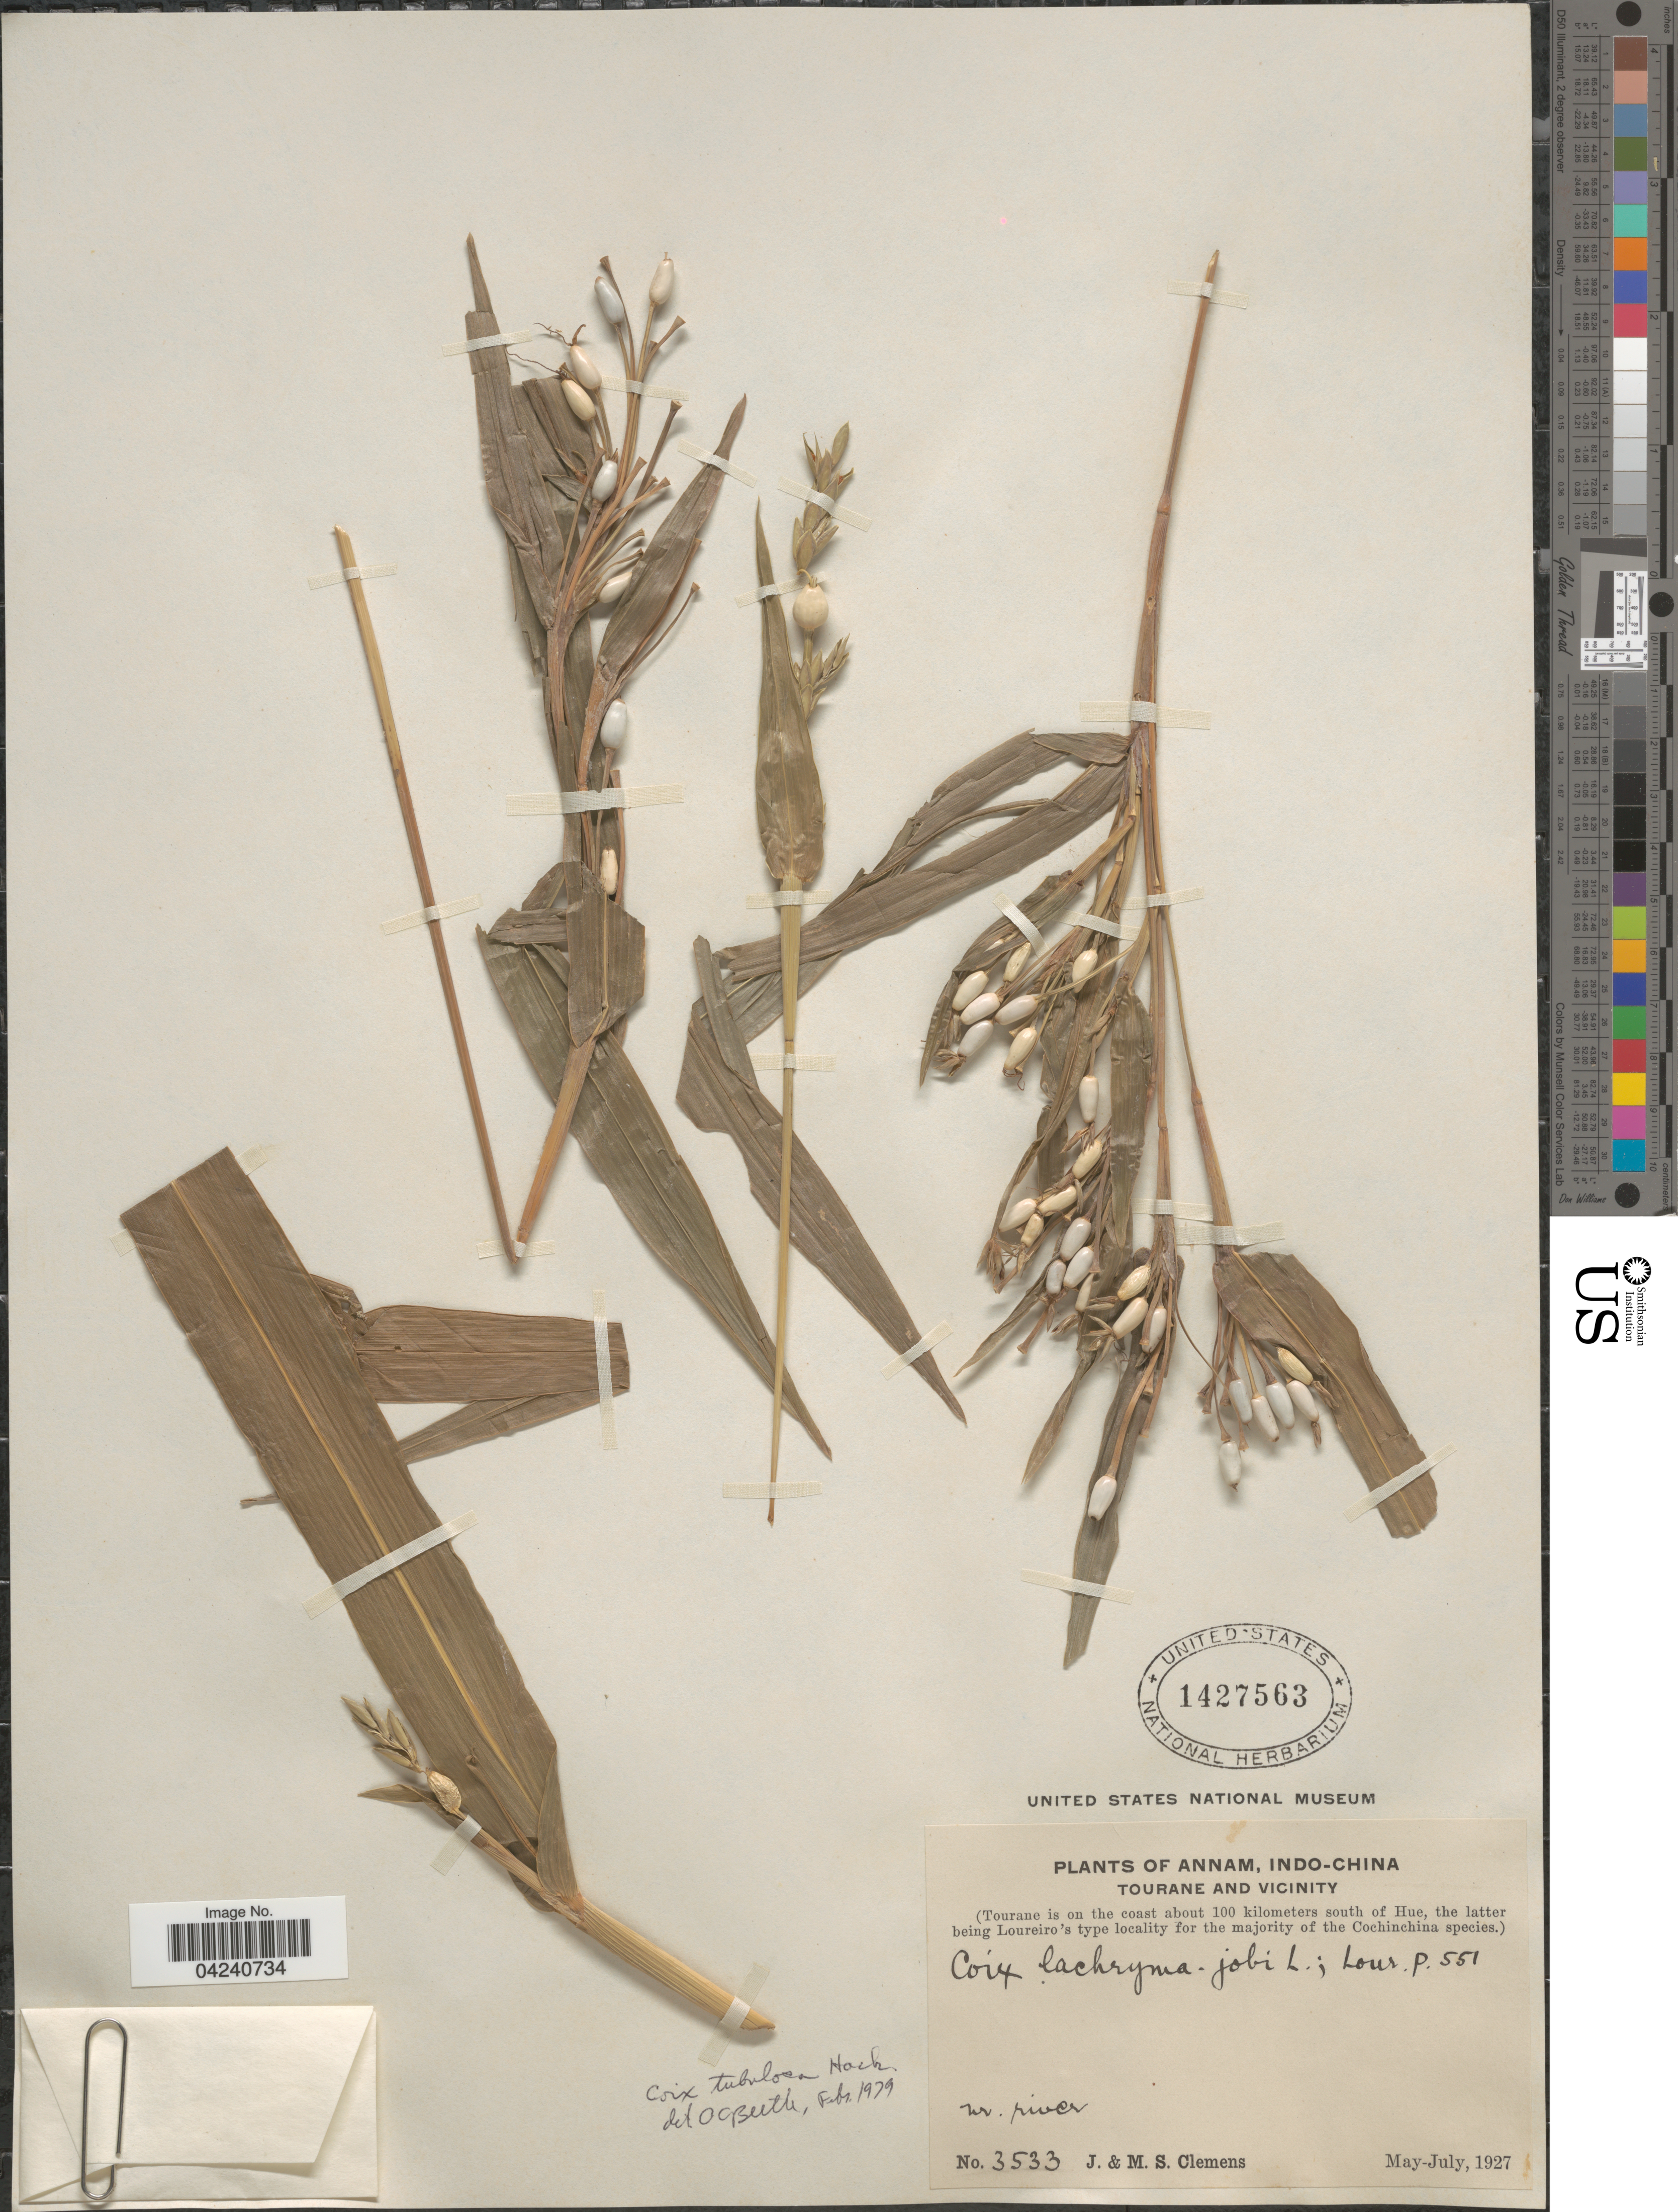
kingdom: Plantae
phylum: Tracheophyta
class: Liliopsida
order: Poales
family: Poaceae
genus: Coix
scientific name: Coix lacryma-jobi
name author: L.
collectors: J. Clemens & M. S. Clemens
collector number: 3533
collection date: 1927-05/1927-07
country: Vietnam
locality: Annam. Tourane and vicinity. (Tourane is on the coast about 100 kilometers south of Hue). Nr. river.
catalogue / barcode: US 1427563